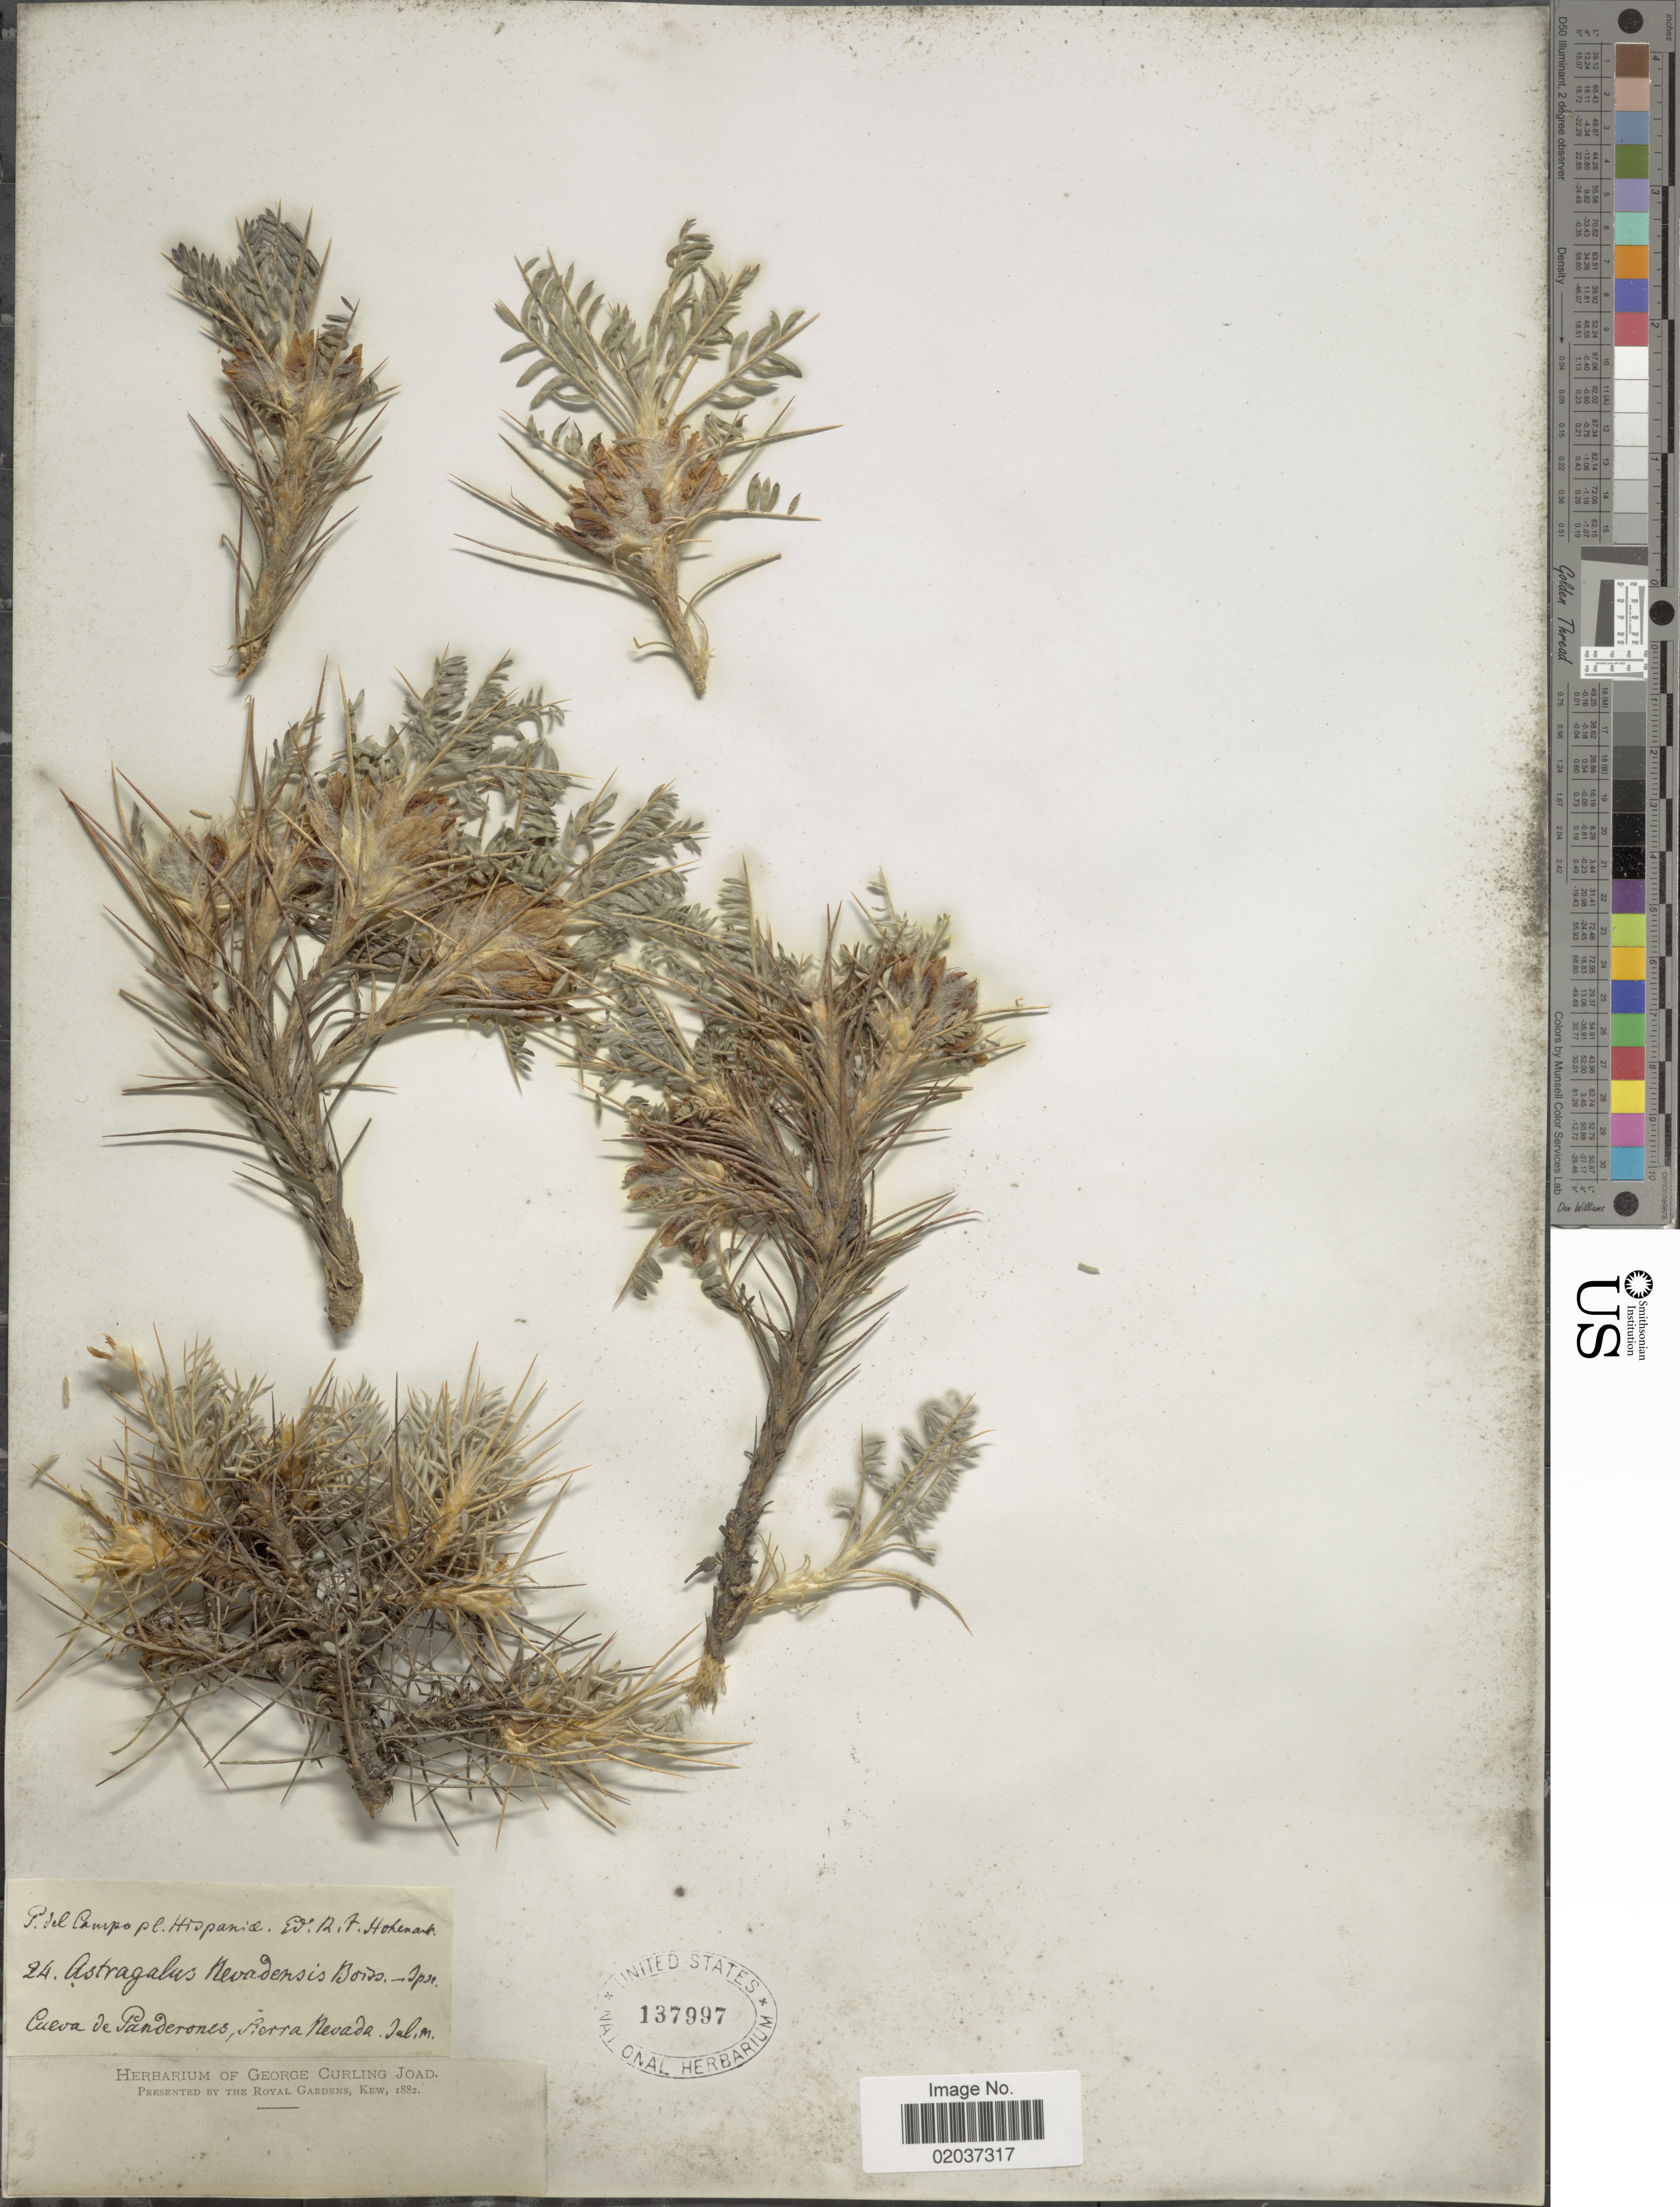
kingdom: Plantae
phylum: Tracheophyta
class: Magnoliopsida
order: Fabales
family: Fabaceae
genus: Astragalus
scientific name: Astragalus nevadensis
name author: Boiss.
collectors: R. Hohenaker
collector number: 24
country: Spain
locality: Hispania, Cueva de Panderones, Sierra Nevada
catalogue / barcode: US 137997